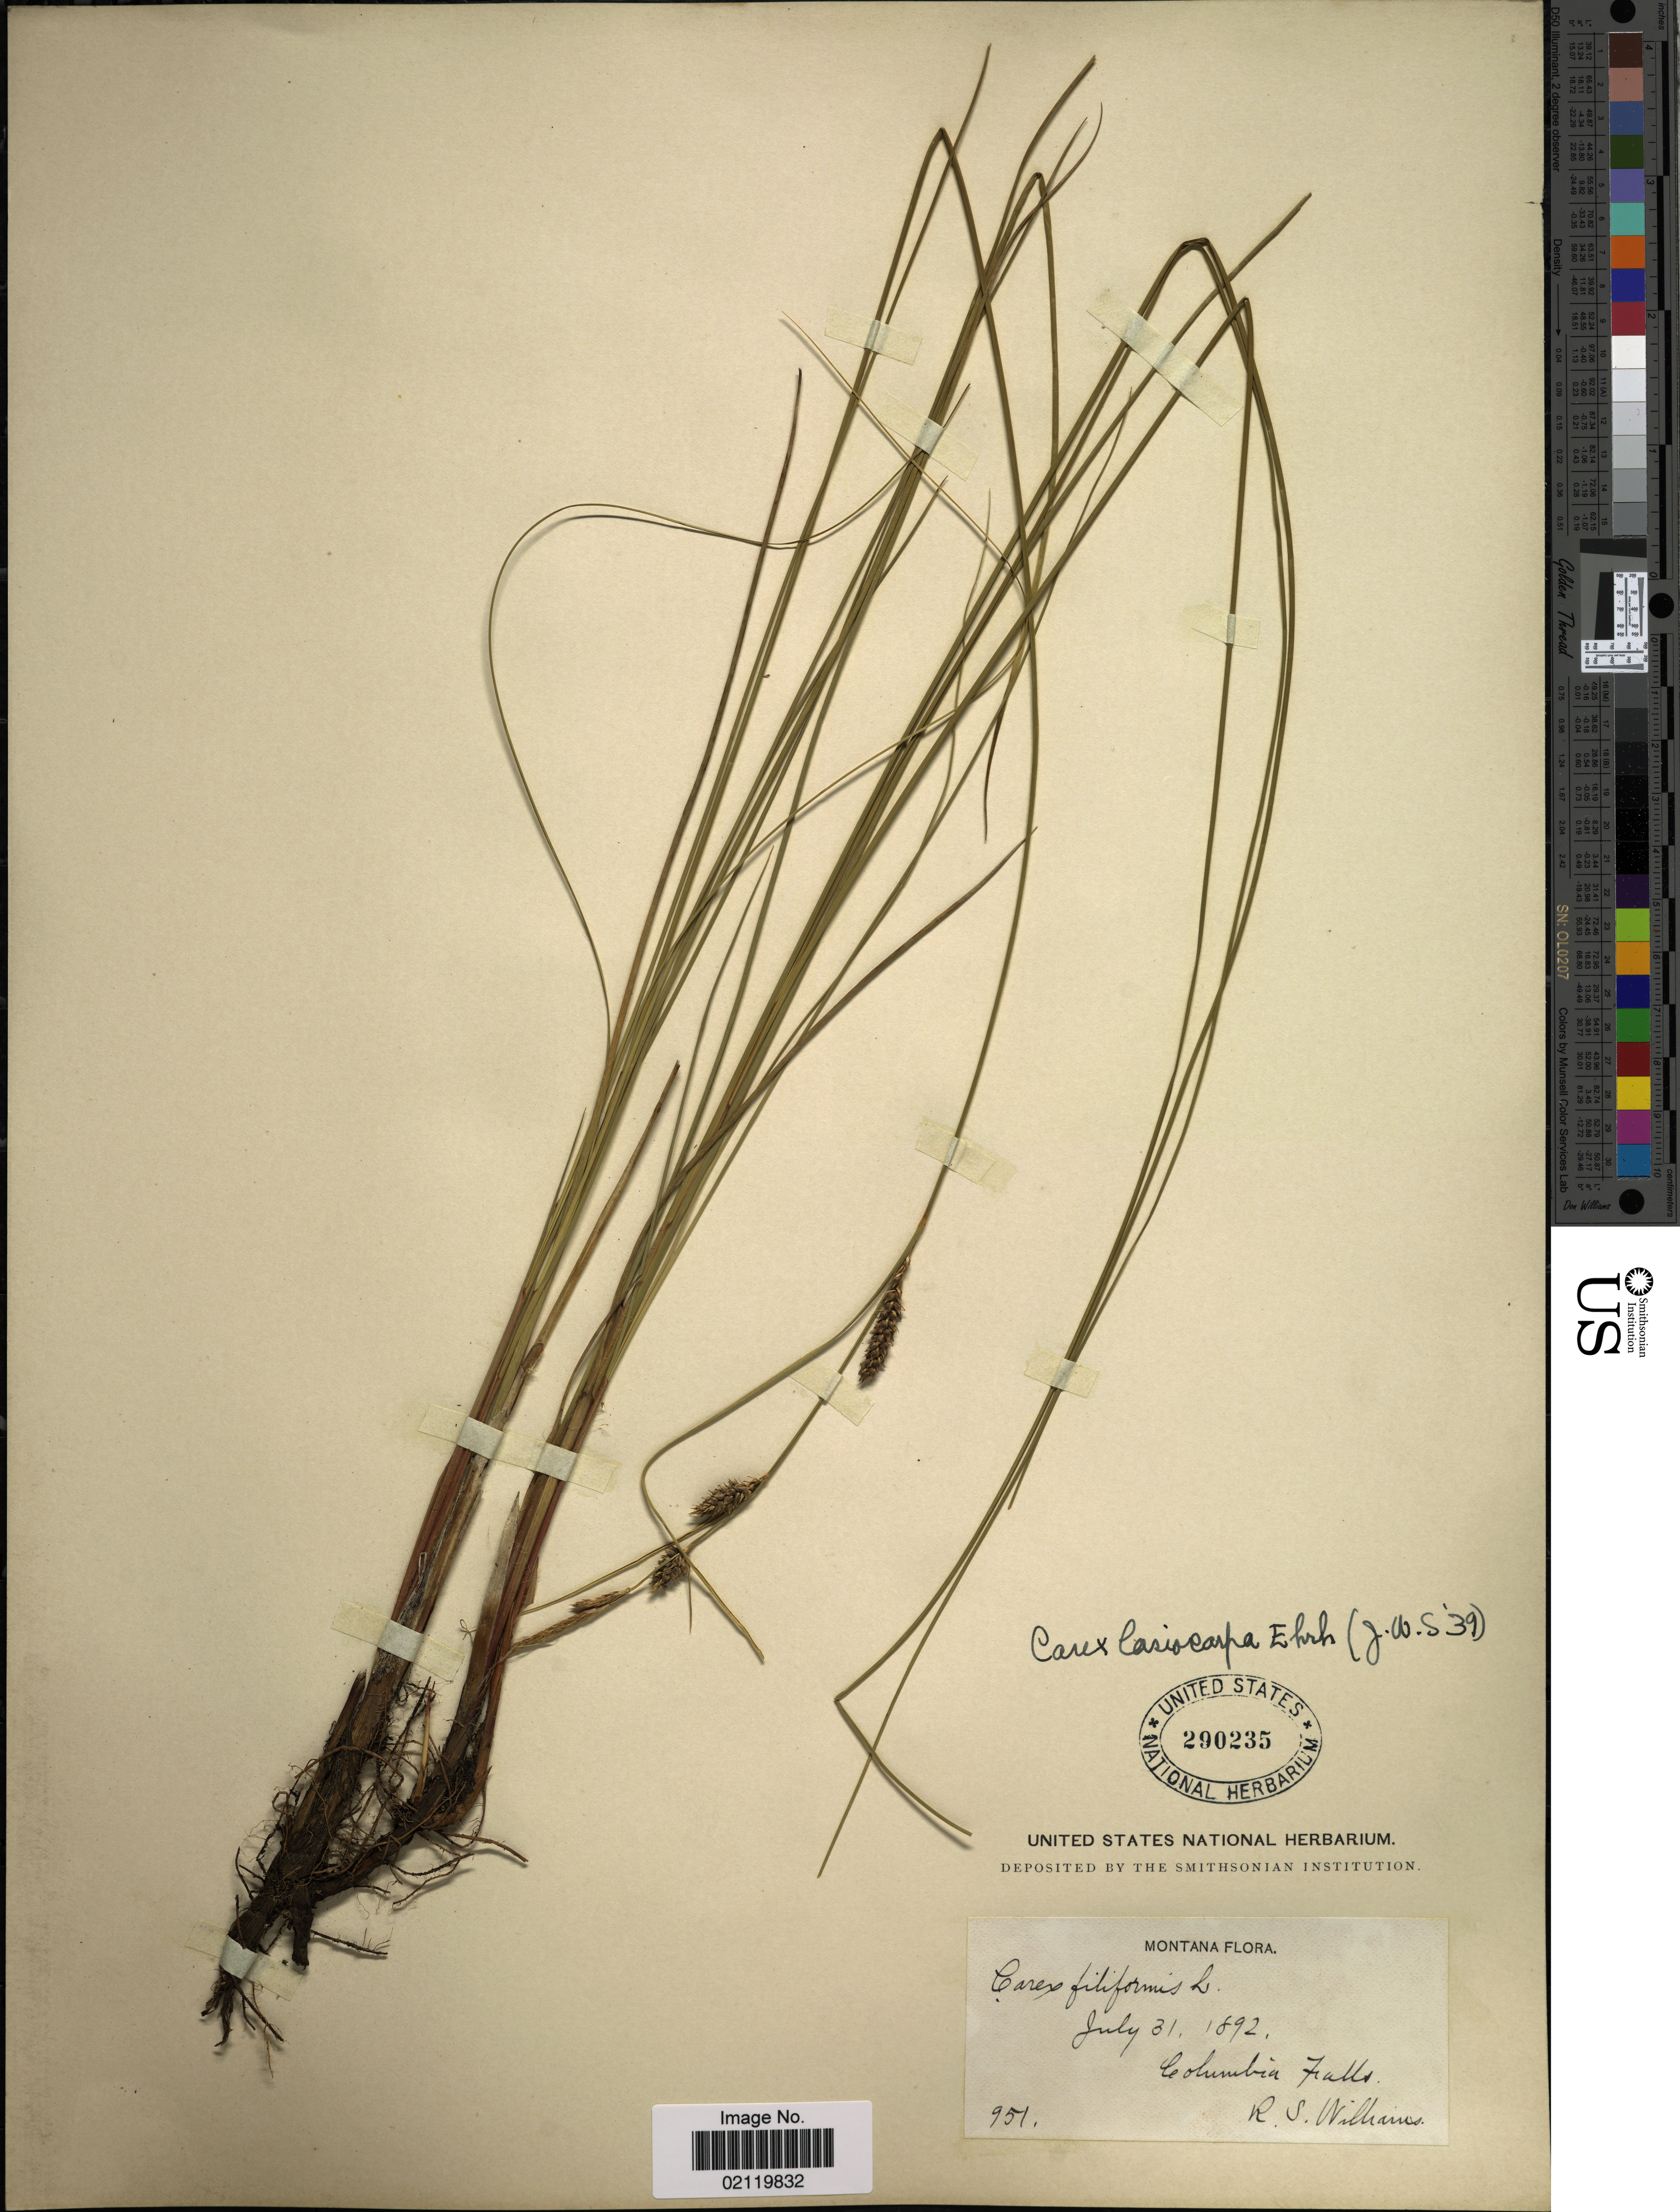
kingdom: Plantae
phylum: Tracheophyta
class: Liliopsida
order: Poales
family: Cyperaceae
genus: Carex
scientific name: Carex lasiocarpa var. americana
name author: Fernald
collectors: R. S. Williams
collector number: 951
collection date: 1892-07-31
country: United States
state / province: Montana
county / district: Flathead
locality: Columbia Falls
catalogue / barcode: US 290235